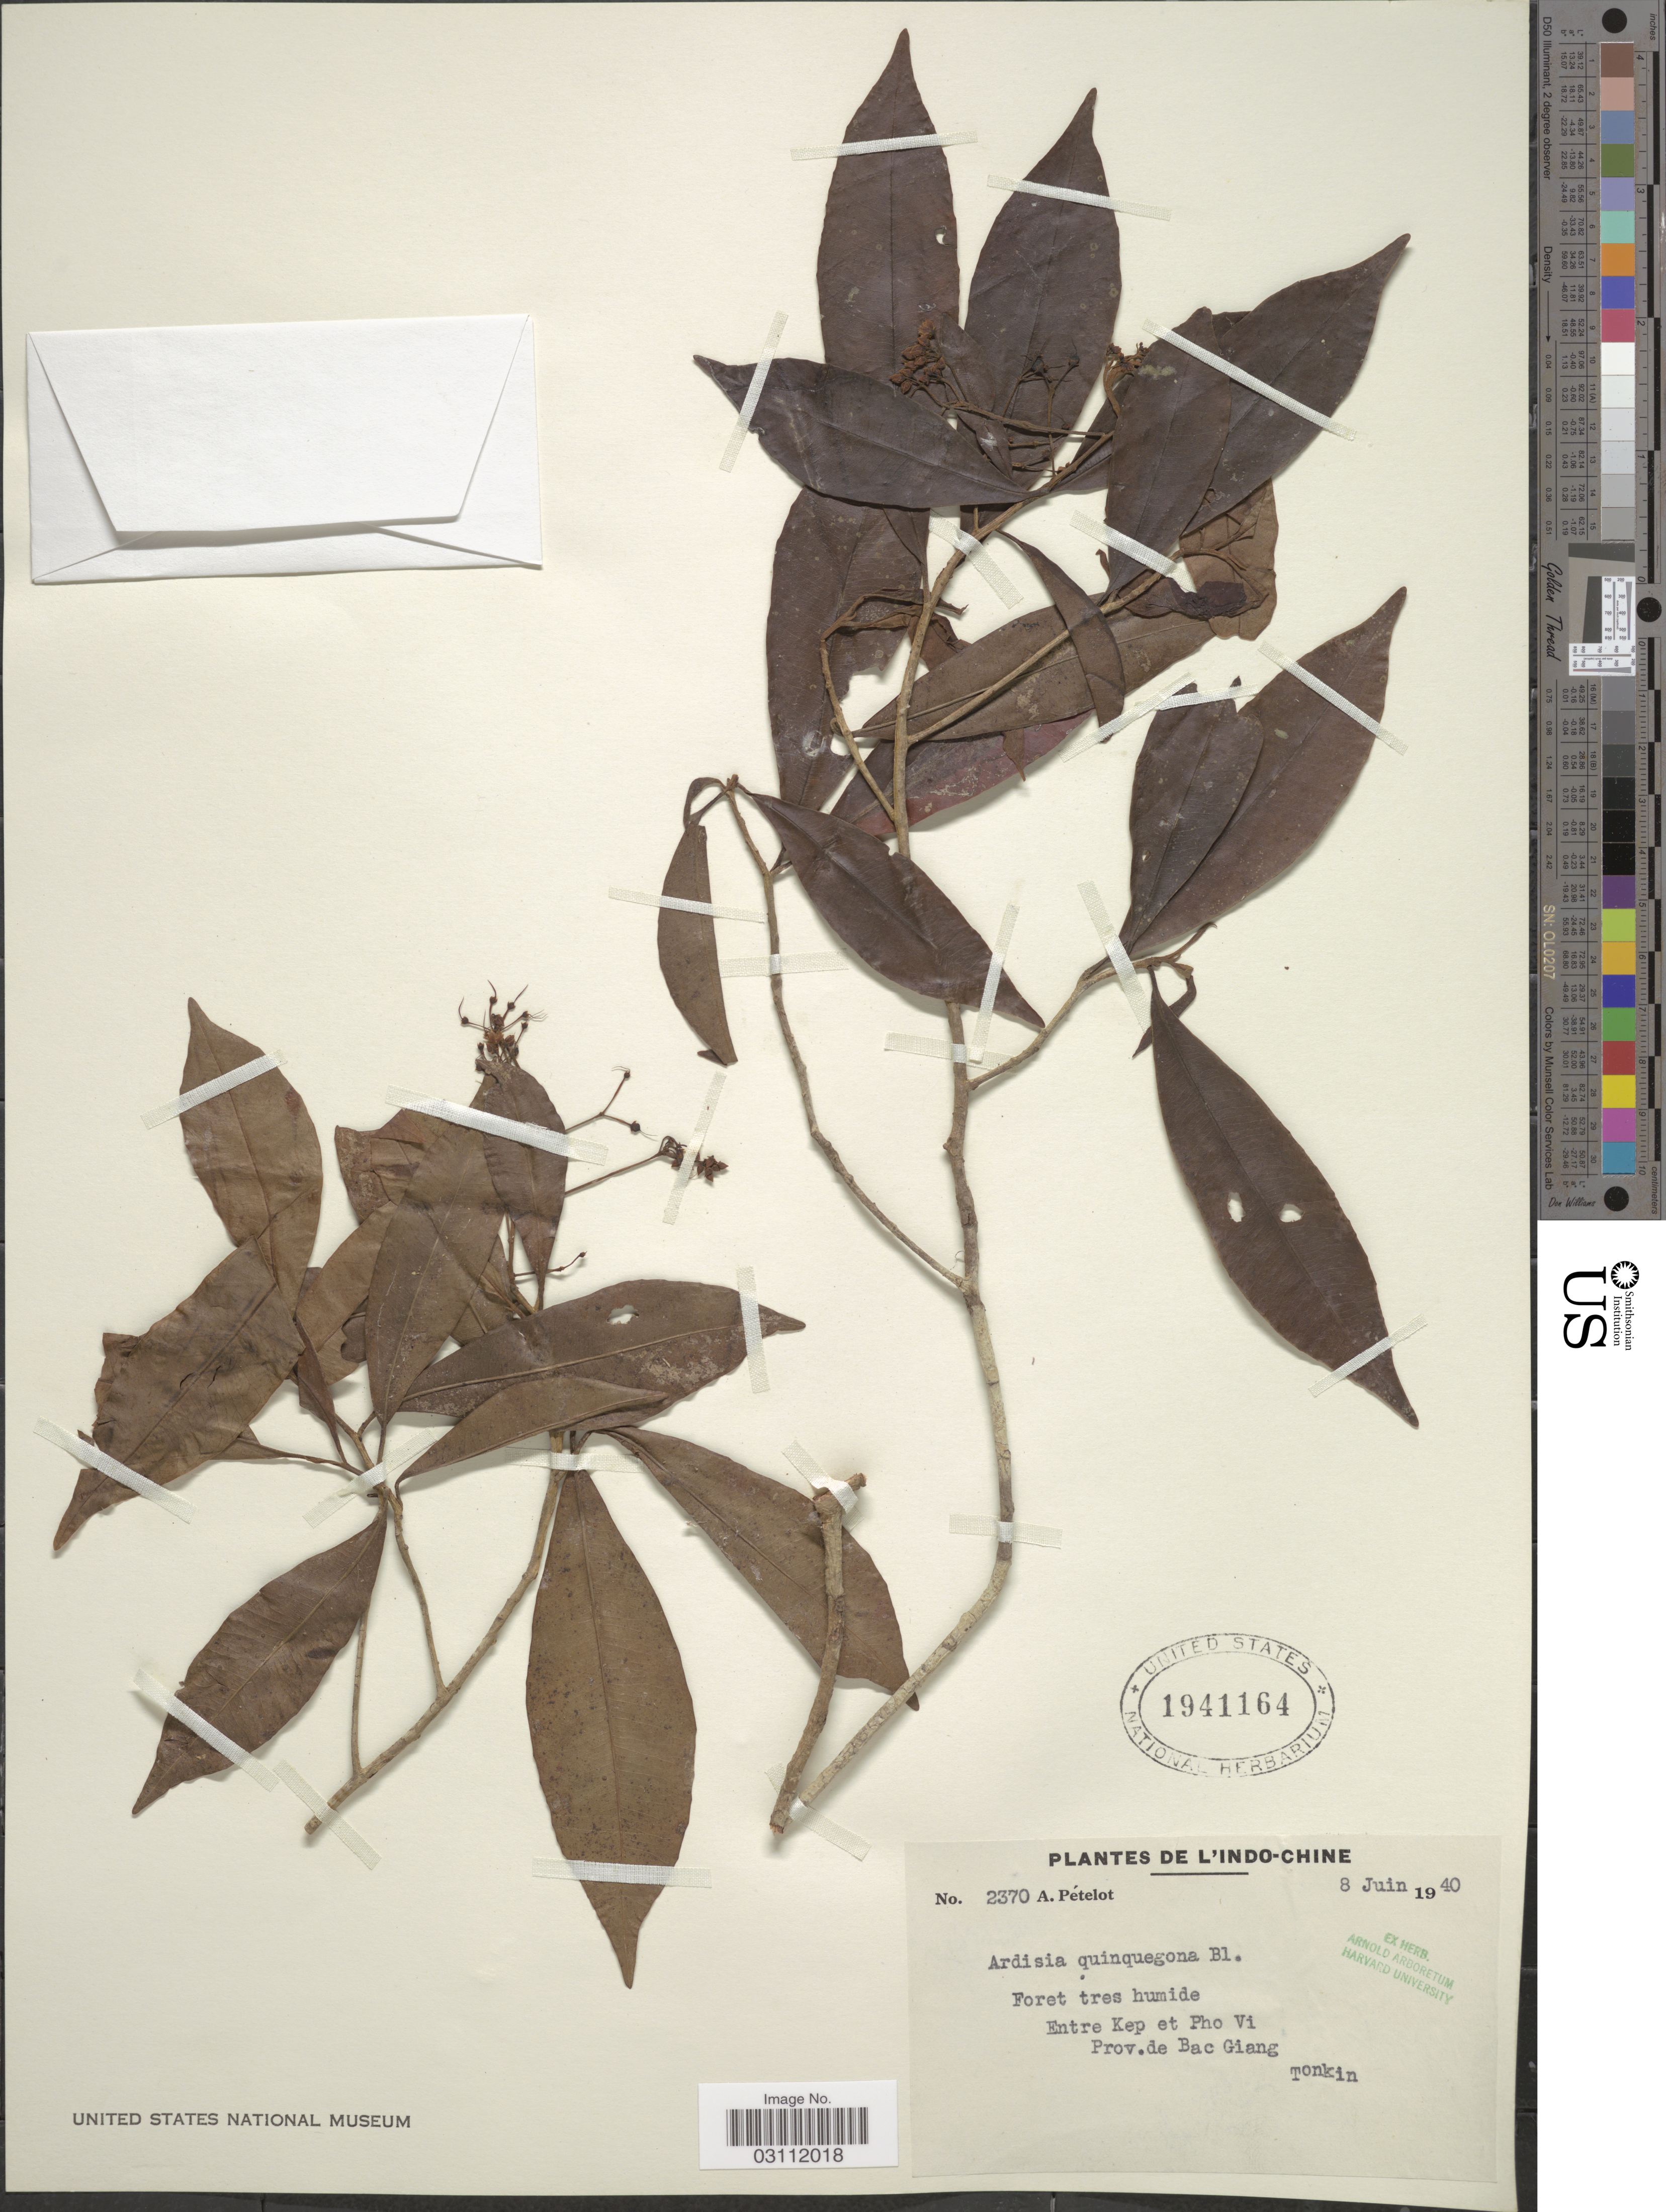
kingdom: Plantae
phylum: Tracheophyta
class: Magnoliopsida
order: Ericales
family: Primulaceae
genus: Ardisia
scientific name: Ardisia quinquegona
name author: Blume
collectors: A. Petelot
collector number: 2370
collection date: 1940-06-08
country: Vietnam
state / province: Bac Giang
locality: De L'Indo-Chine, Entre Kep et Pho Vi, Prov. de Bac Giang, Tonkin.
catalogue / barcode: US 1941164